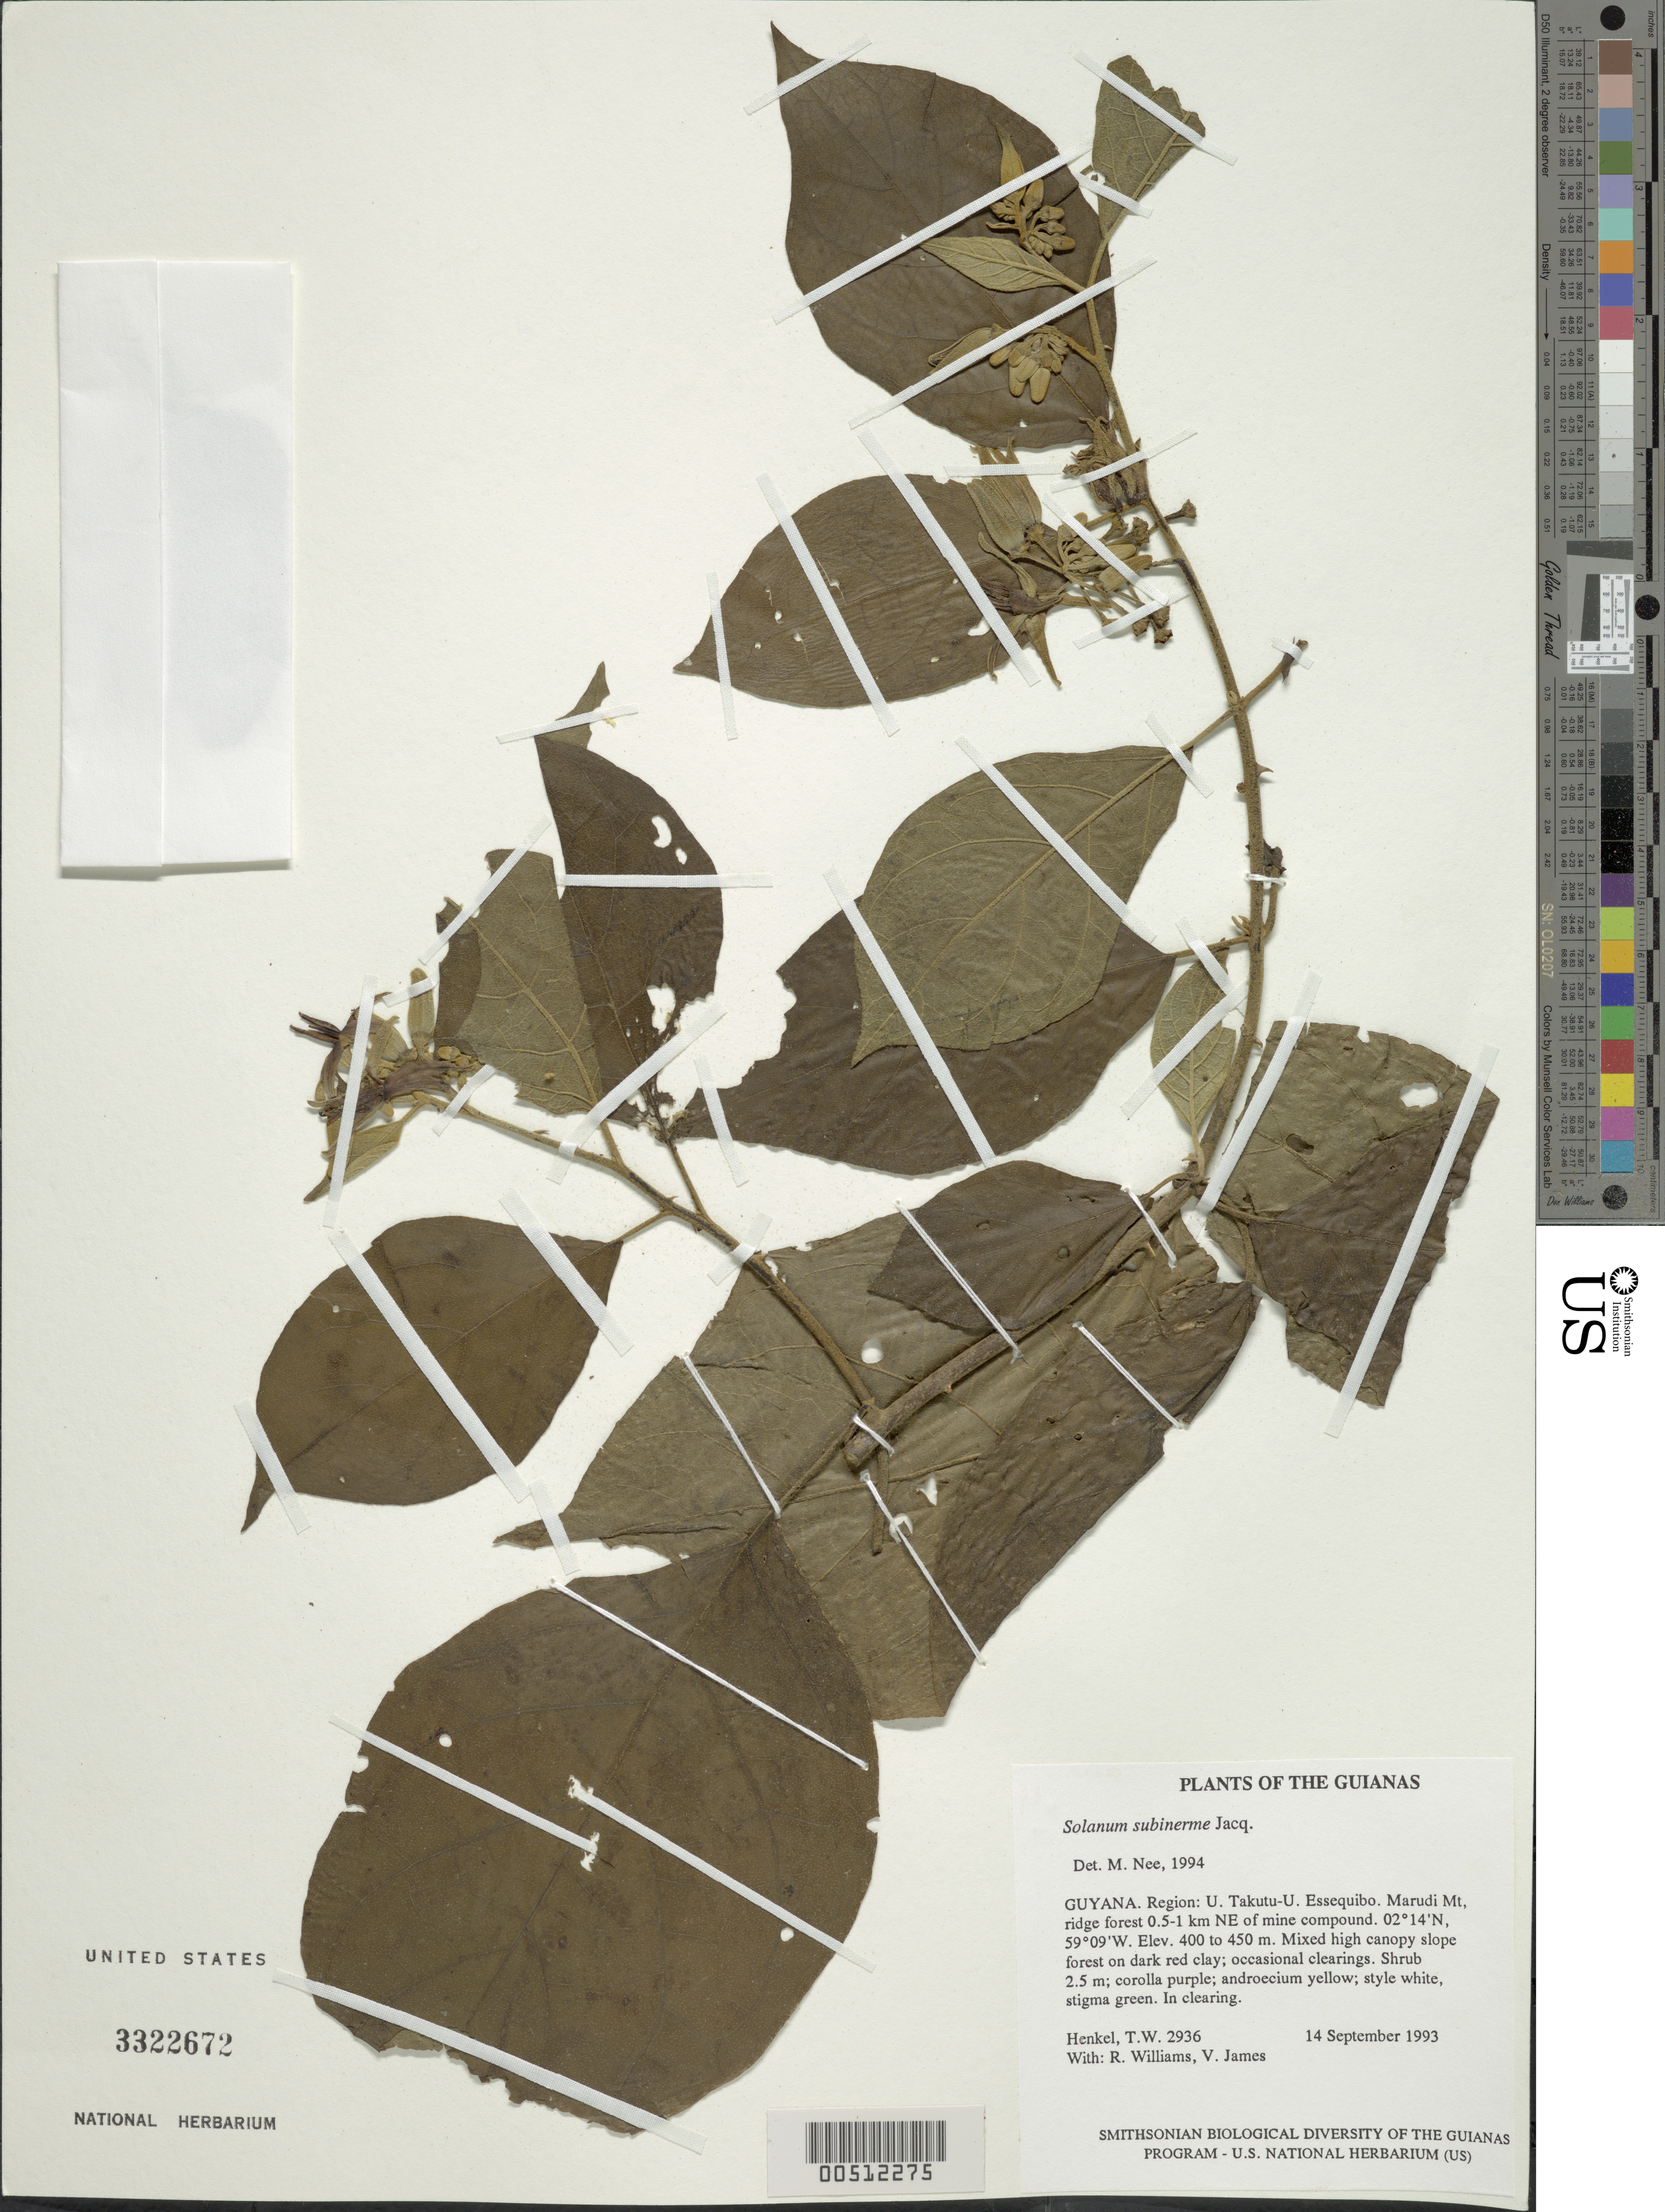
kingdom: Plantae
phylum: Tracheophyta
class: Magnoliopsida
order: Solanales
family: Solanaceae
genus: Solanum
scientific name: Solanum subinerme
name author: Jacq.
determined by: Nee, Michael H.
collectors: T. Henkel, R. Williams & V. James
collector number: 2936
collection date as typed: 9 Sep 1993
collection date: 1993-09-09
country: Guyana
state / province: U. Takutu-U. Essequibo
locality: Marudi Mt, ridge forest 0.5-1 km NE of mine compound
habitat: Mixed high canopy slope forest on dark red clay; occasional clearings. In clearing.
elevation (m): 400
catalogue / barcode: US 3322672